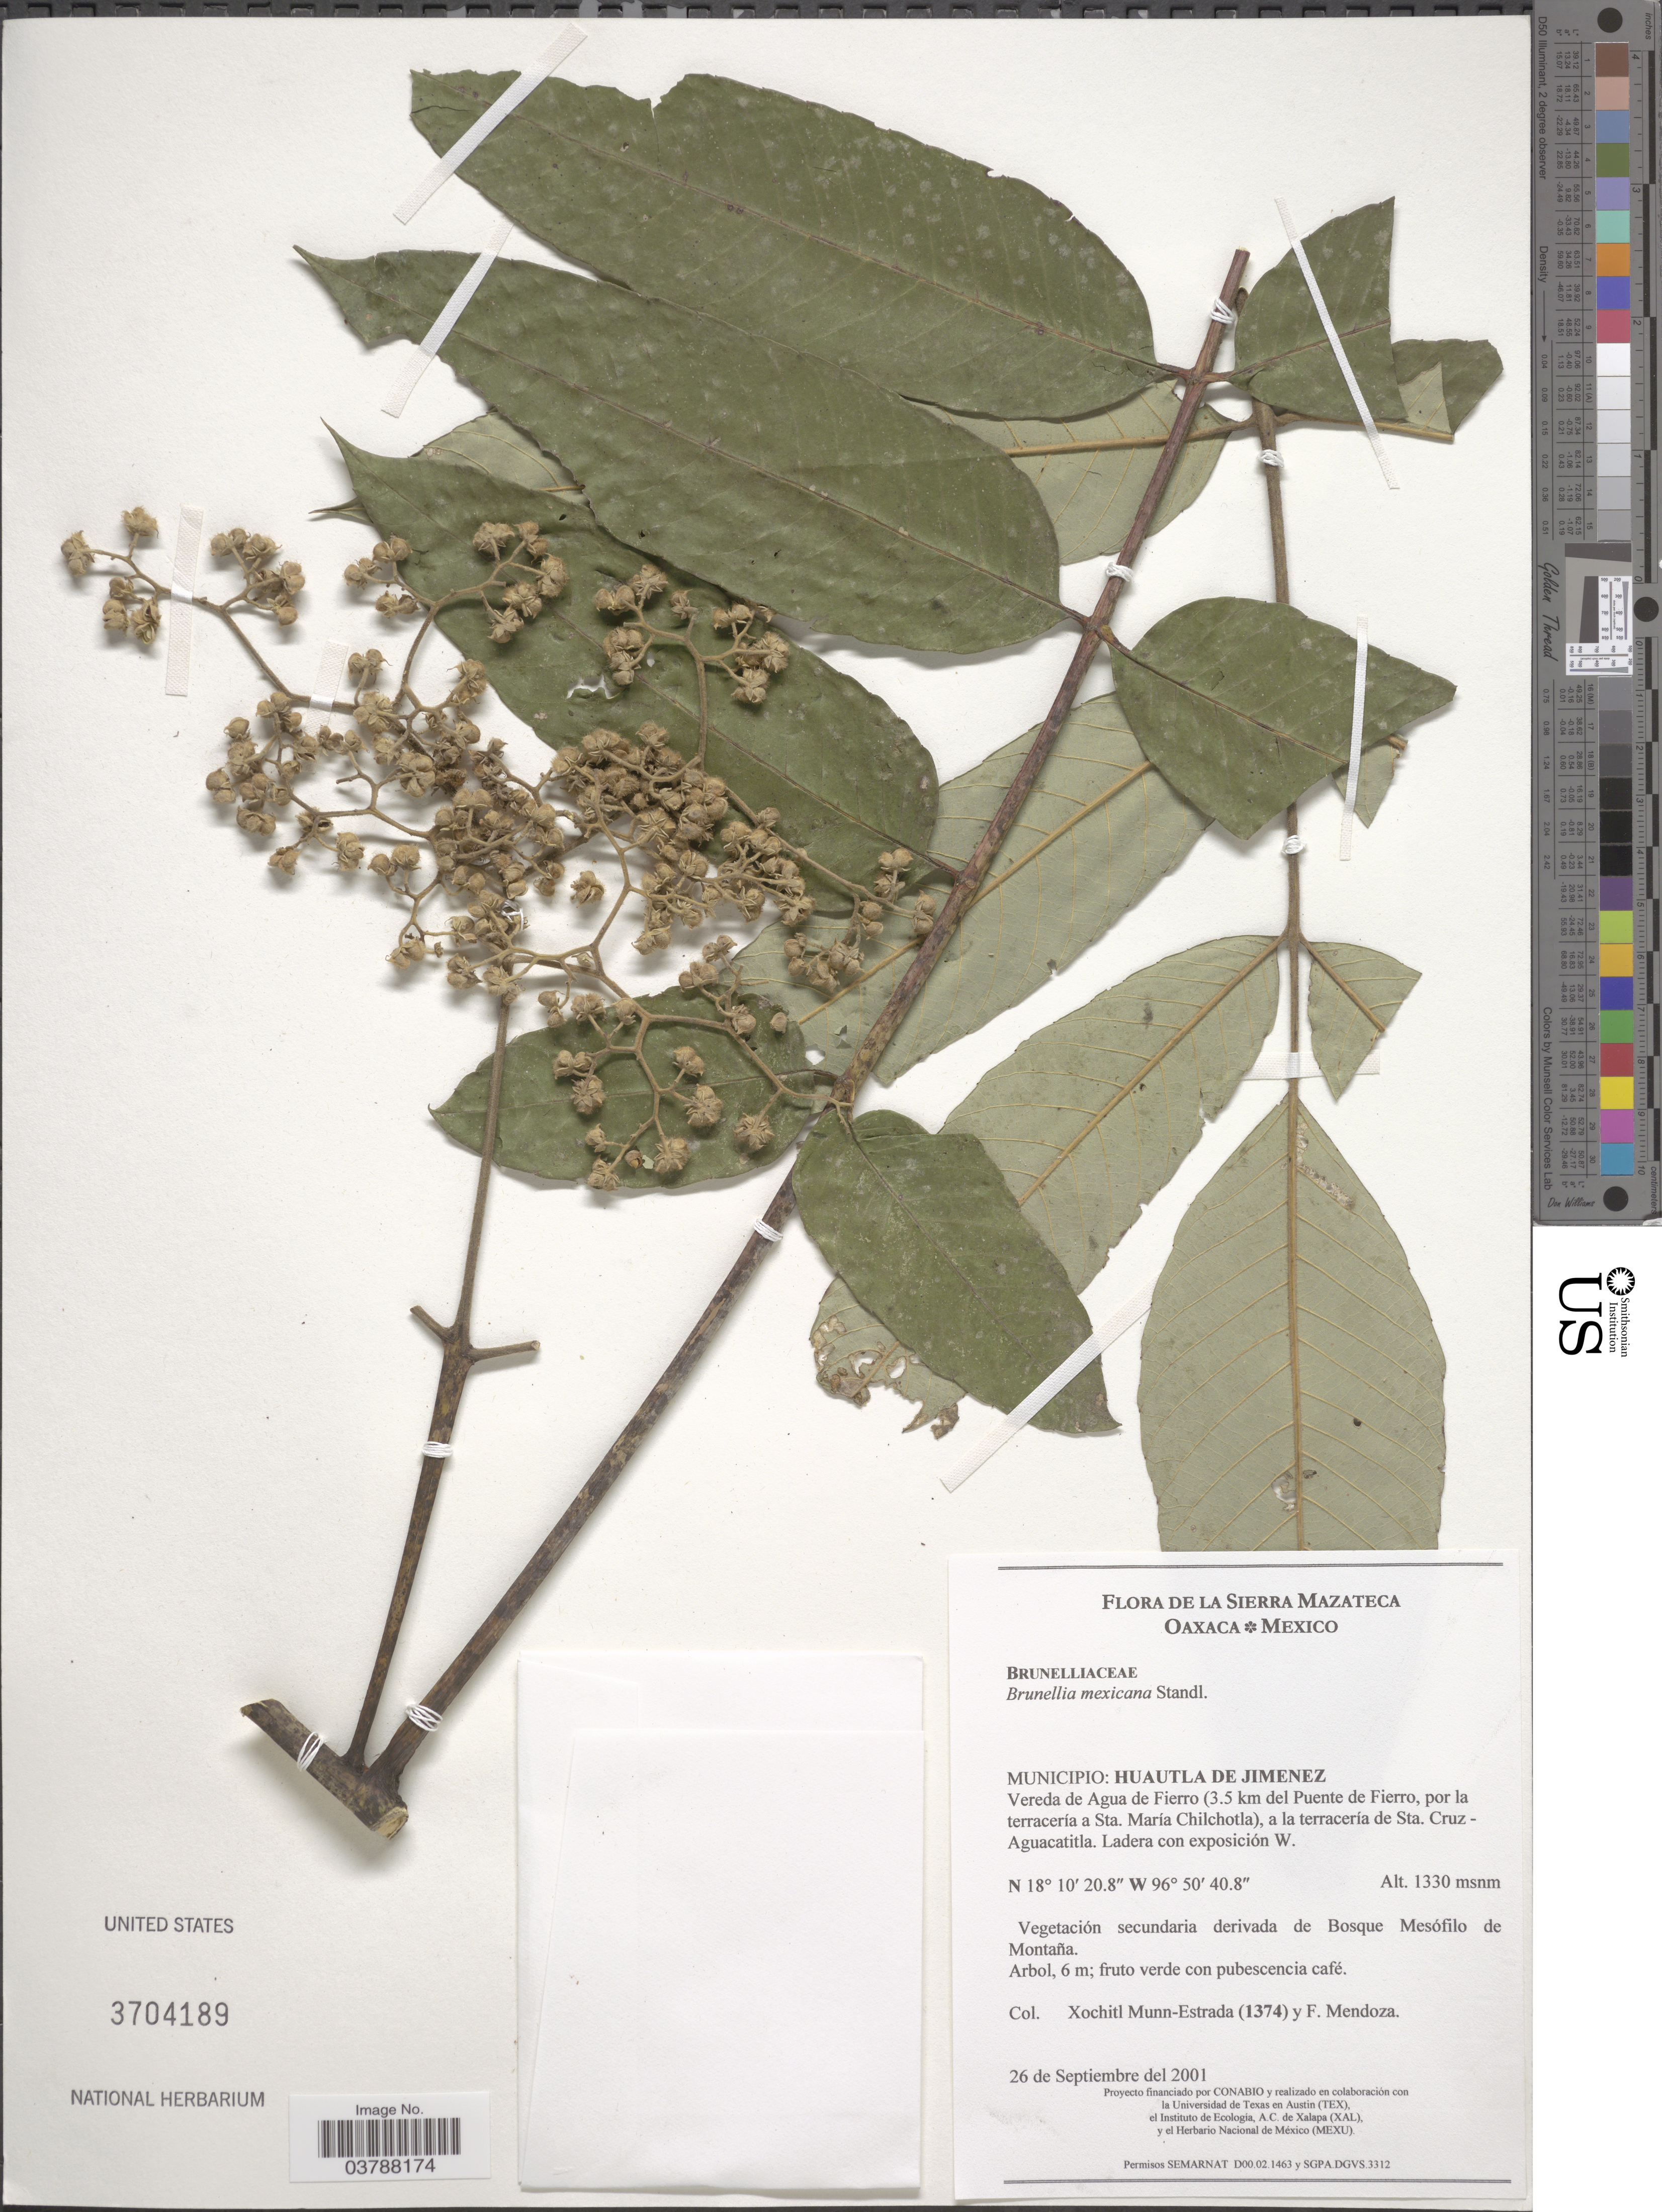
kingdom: Plantae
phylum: Tracheophyta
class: Magnoliopsida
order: Oxalidales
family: Brunelliaceae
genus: Brunellia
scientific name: Brunellia mexicana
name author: Standl.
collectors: X. Munn-Estrada & F. Mendoza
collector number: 1374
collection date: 2001-09-26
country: Mexico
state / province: Oaxaca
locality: La Sierra Mazateca. Municipio: Huautla de Jimenez. Vereda de Agua de Fierro (3.5 km del Puente de Fierro, por la terracería a Sta. María Chilchotla), a la terracería de Sta. Cruz - Aguacatitla. Ladera con exposición W.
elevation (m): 1330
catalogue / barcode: US 3704189